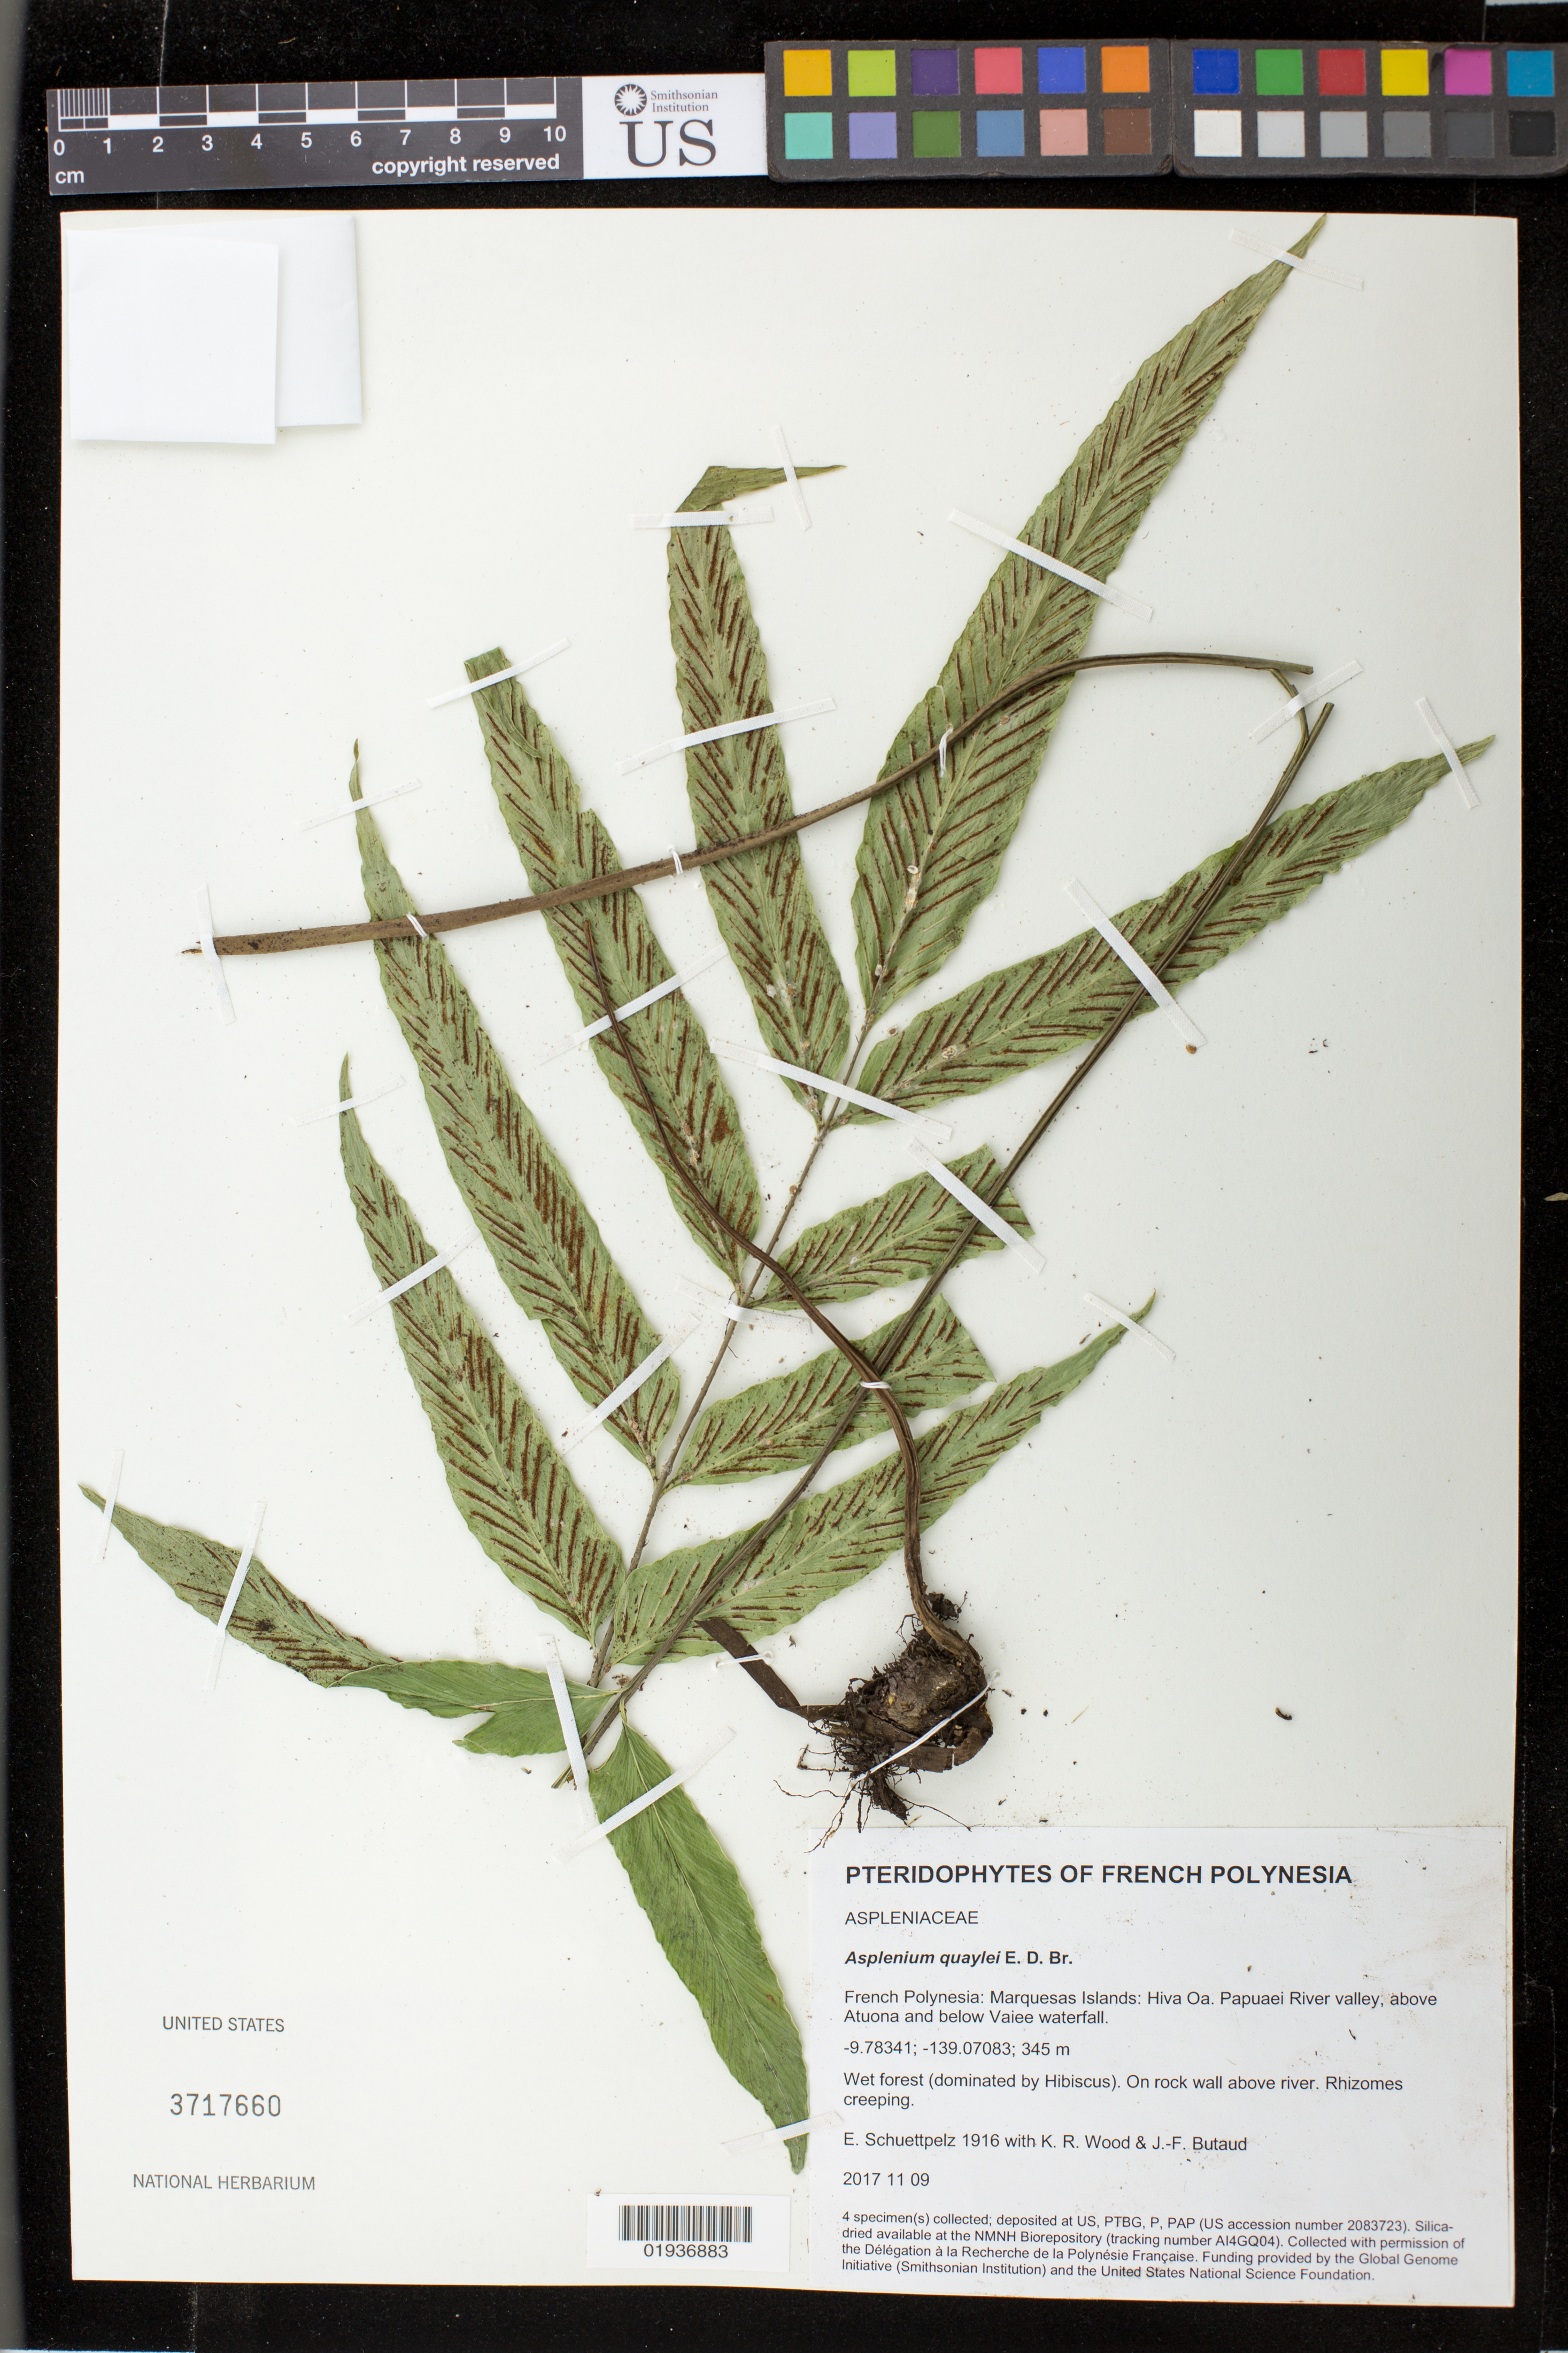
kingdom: Plantae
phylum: Tracheophyta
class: Polypodiopsida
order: Polypodiales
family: Aspleniaceae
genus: Asplenium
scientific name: Asplenium quaylei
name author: E.D. Br.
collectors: E. Schuettpelz, K. R. Wood & J. -F. Butaud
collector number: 1916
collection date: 2017-11-09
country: French Polynesia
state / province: Marquesas Islands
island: Hiva Oa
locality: Papuaei River valley, above Atuona and below Vaiee waterfall.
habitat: Wet forest (dominated by Hibiscus).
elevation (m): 345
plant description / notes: Collected with permission of the Délégation à la Recherche de la Polynésie Française. Funding provided by the Global Genome Initiative (Smithsonian Institution) and the United States National Science Foundation. Silica dried tissue stored at AI4GQ04 in the NMNH Biorepository, Smithsonian Institution.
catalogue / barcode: US 3717660